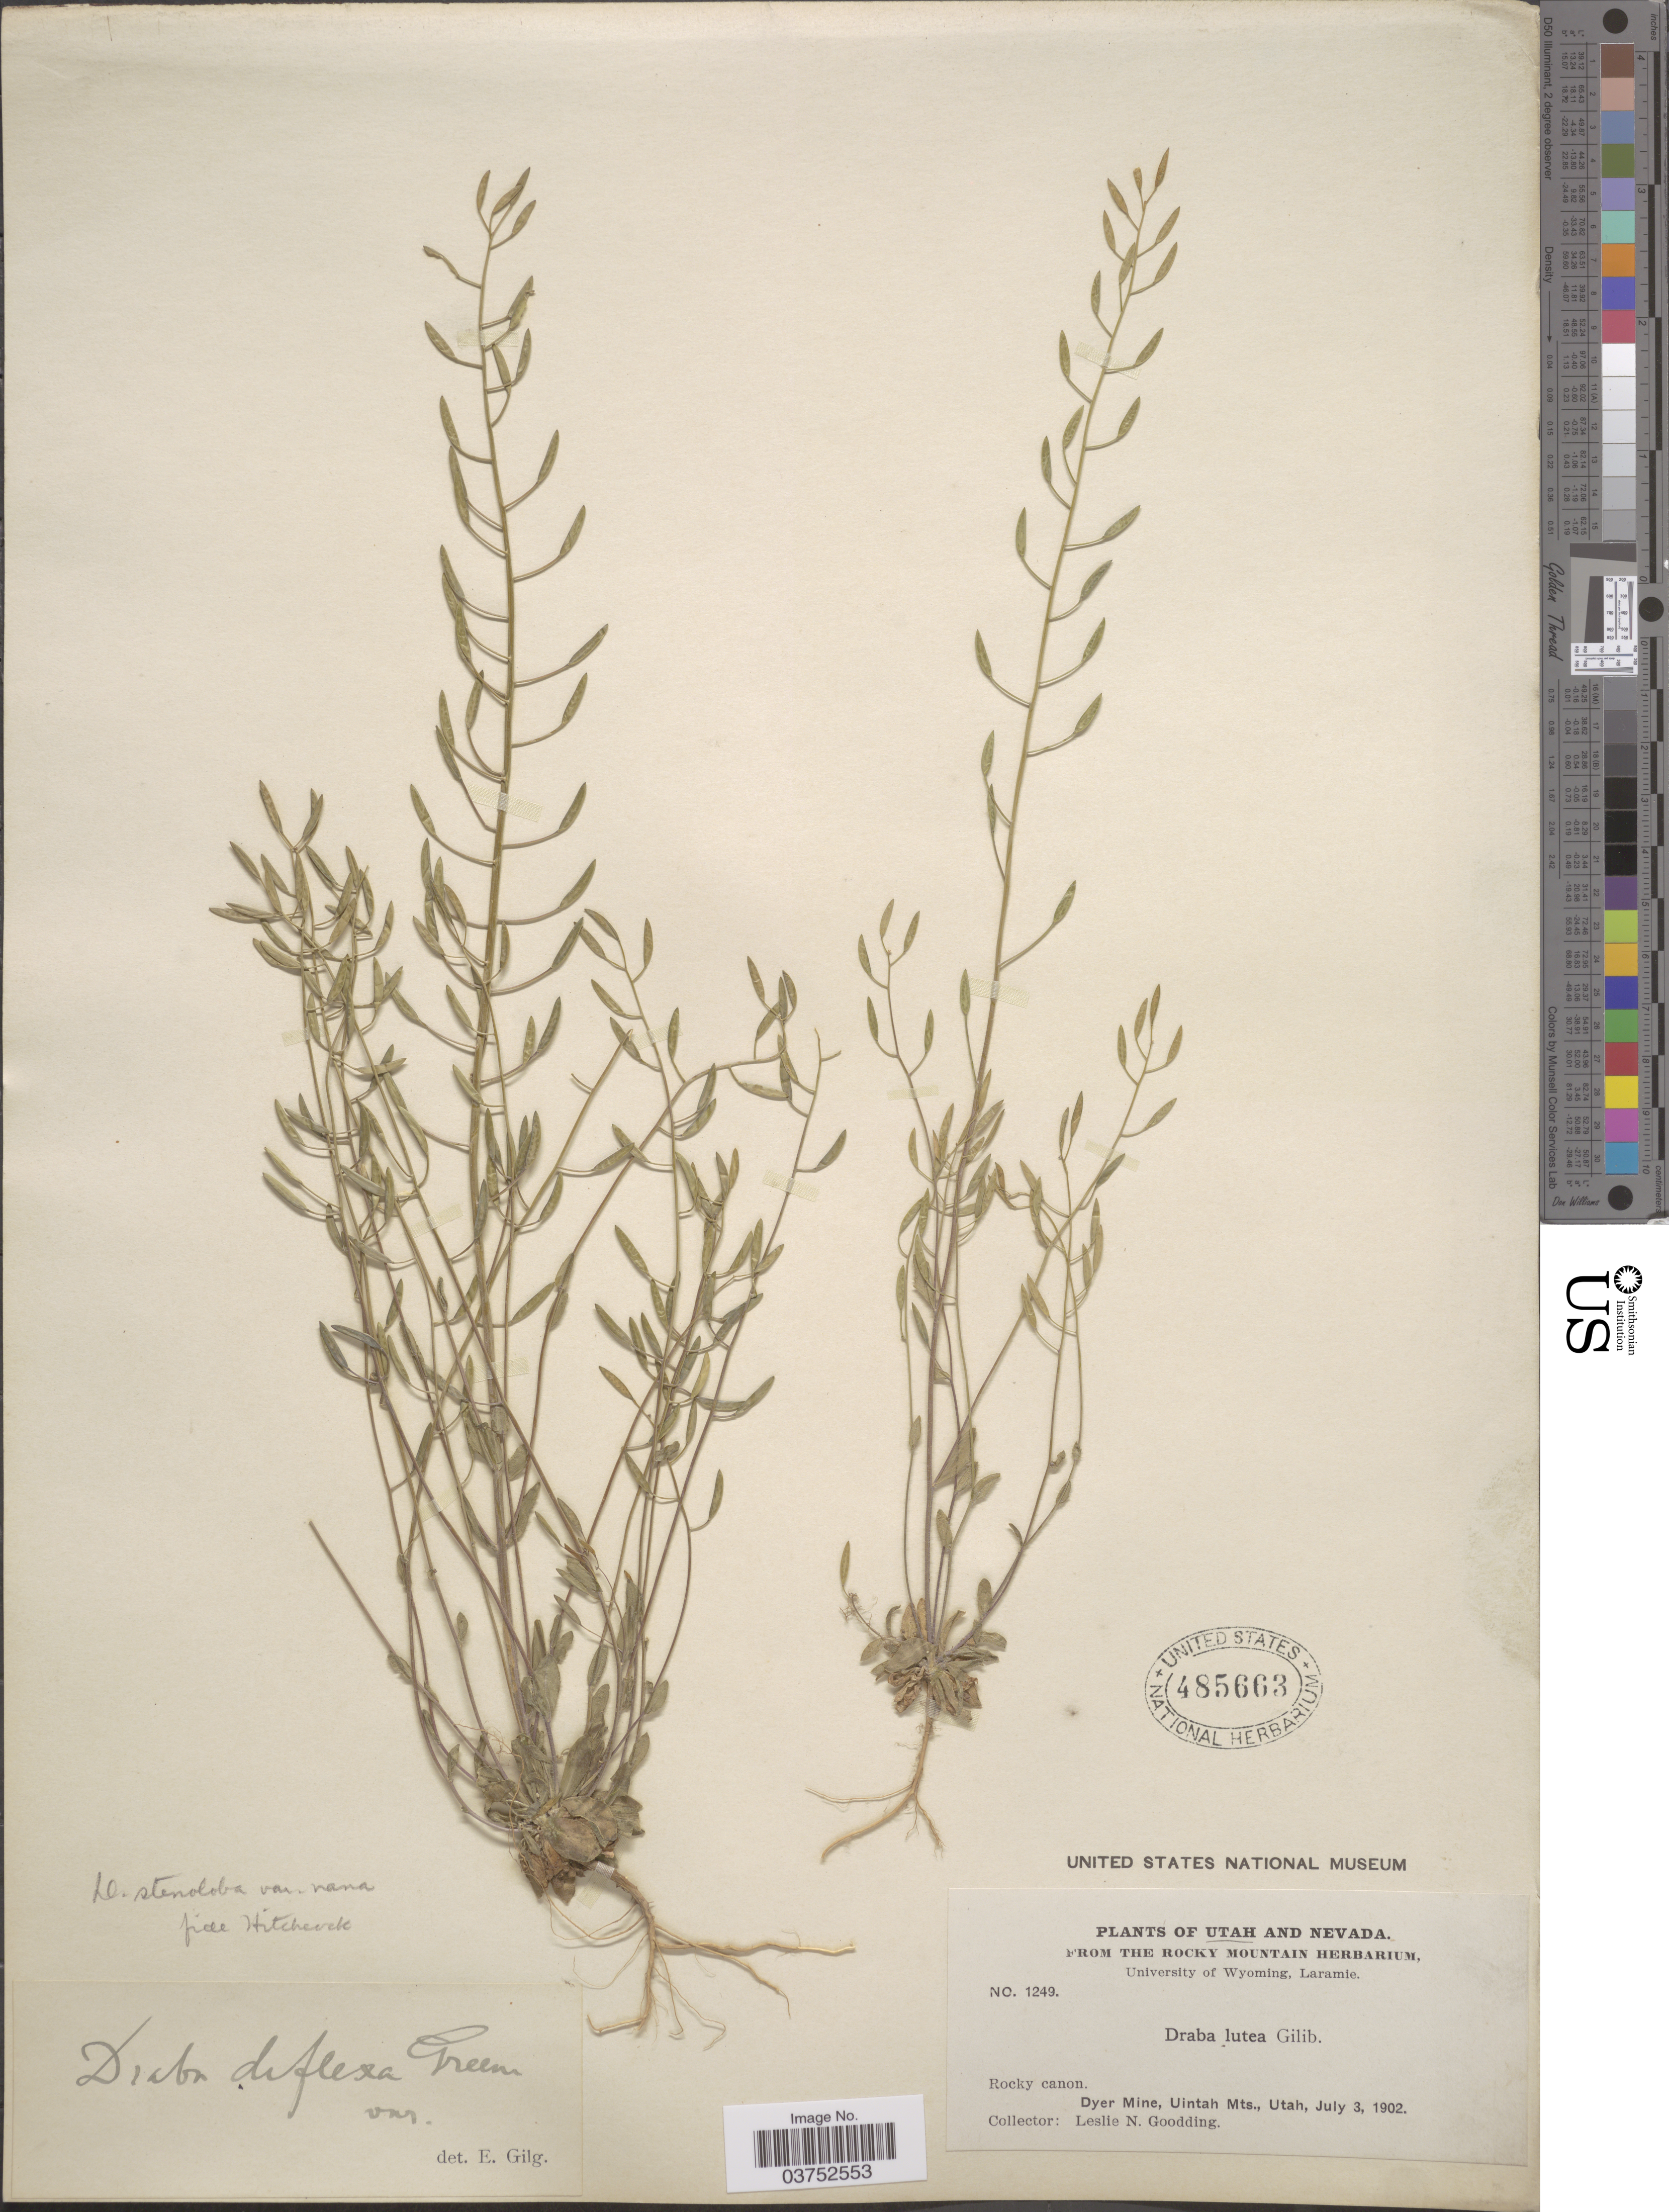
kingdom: Plantae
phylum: Tracheophyta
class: Magnoliopsida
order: Brassicales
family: Brassicaceae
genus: Draba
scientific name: Draba stenoloba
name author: Ledeb.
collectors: L. N. Goodding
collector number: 1249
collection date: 1902-07-03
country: United States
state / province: Utah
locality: Dyer Mine, Uintah Mts.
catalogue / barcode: US 485663